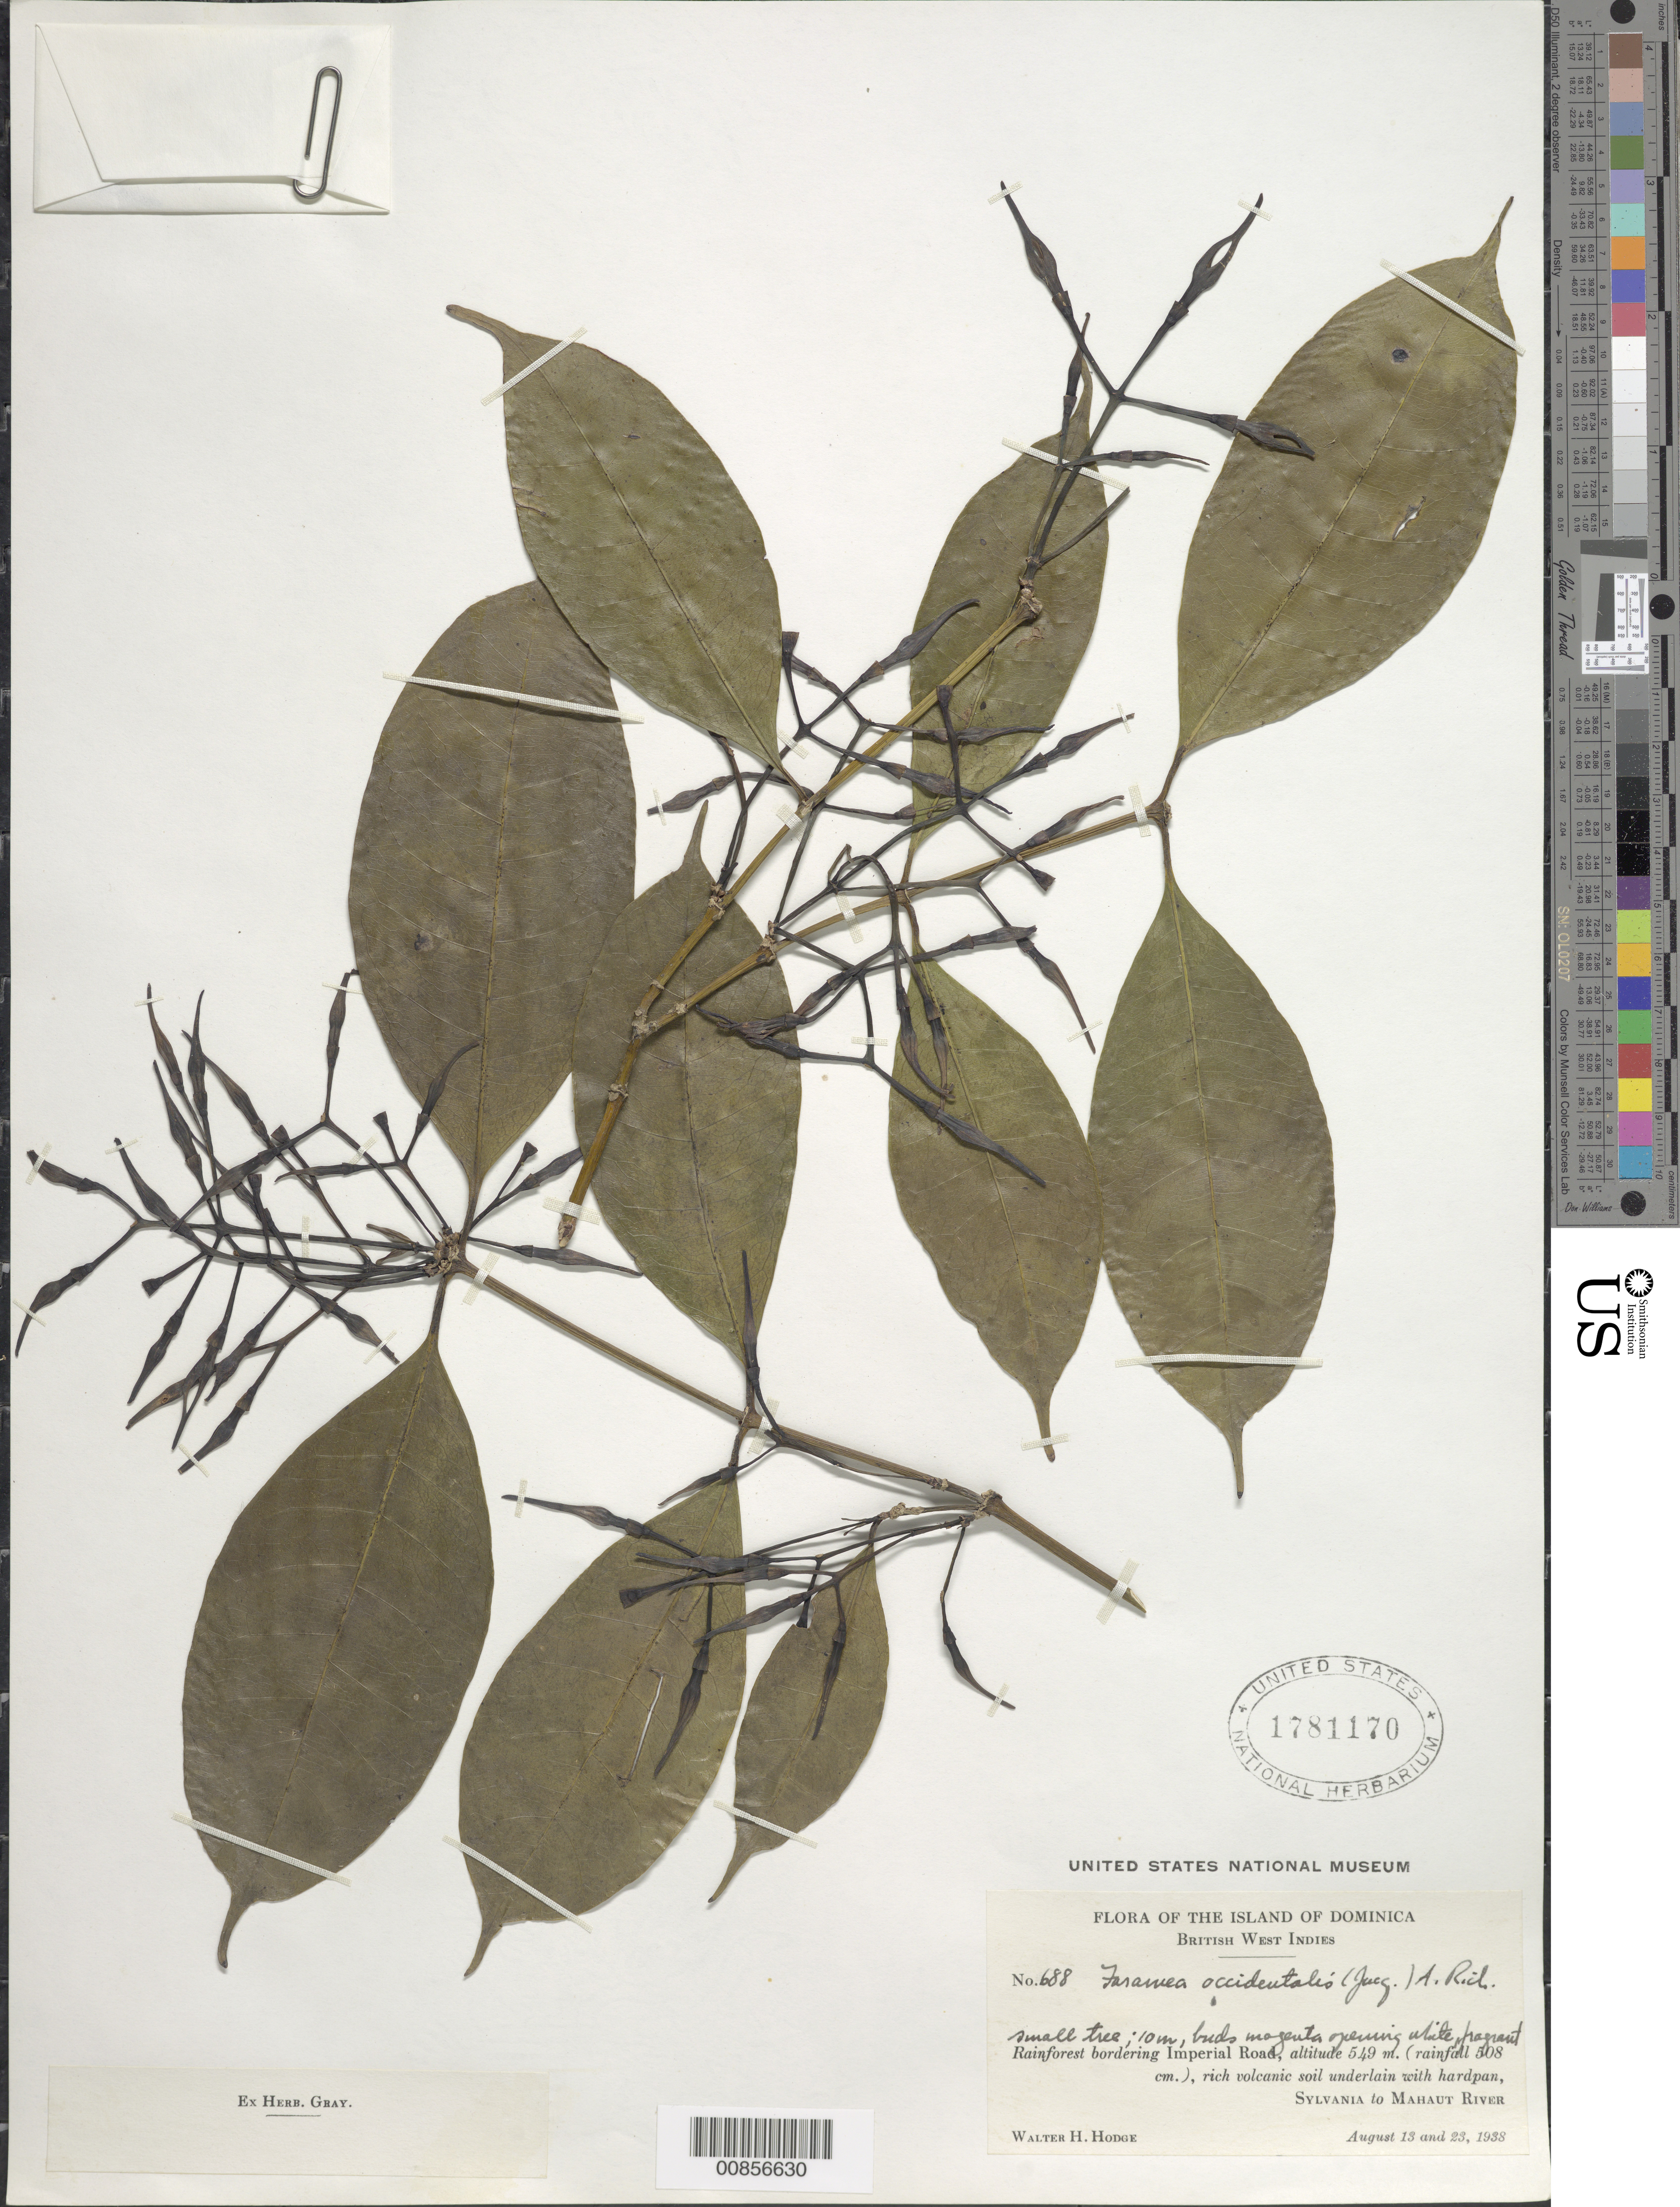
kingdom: Plantae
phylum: Tracheophyta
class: Magnoliopsida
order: Gentianales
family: Rubiaceae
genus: Faramea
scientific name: Faramea occidentalis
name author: (L.) A. Rich.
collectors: W. Hodge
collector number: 688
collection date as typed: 12 Aug 1938 and 23 Aug 1938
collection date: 1938-08-12,1938-08-23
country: Dominica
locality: Along Imperial Road, Sylvania to Mahaut River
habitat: Rainforest bordering road (rainfall 508 cm); on rich volcanic soil underlain with hardpan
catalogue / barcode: US 1781170